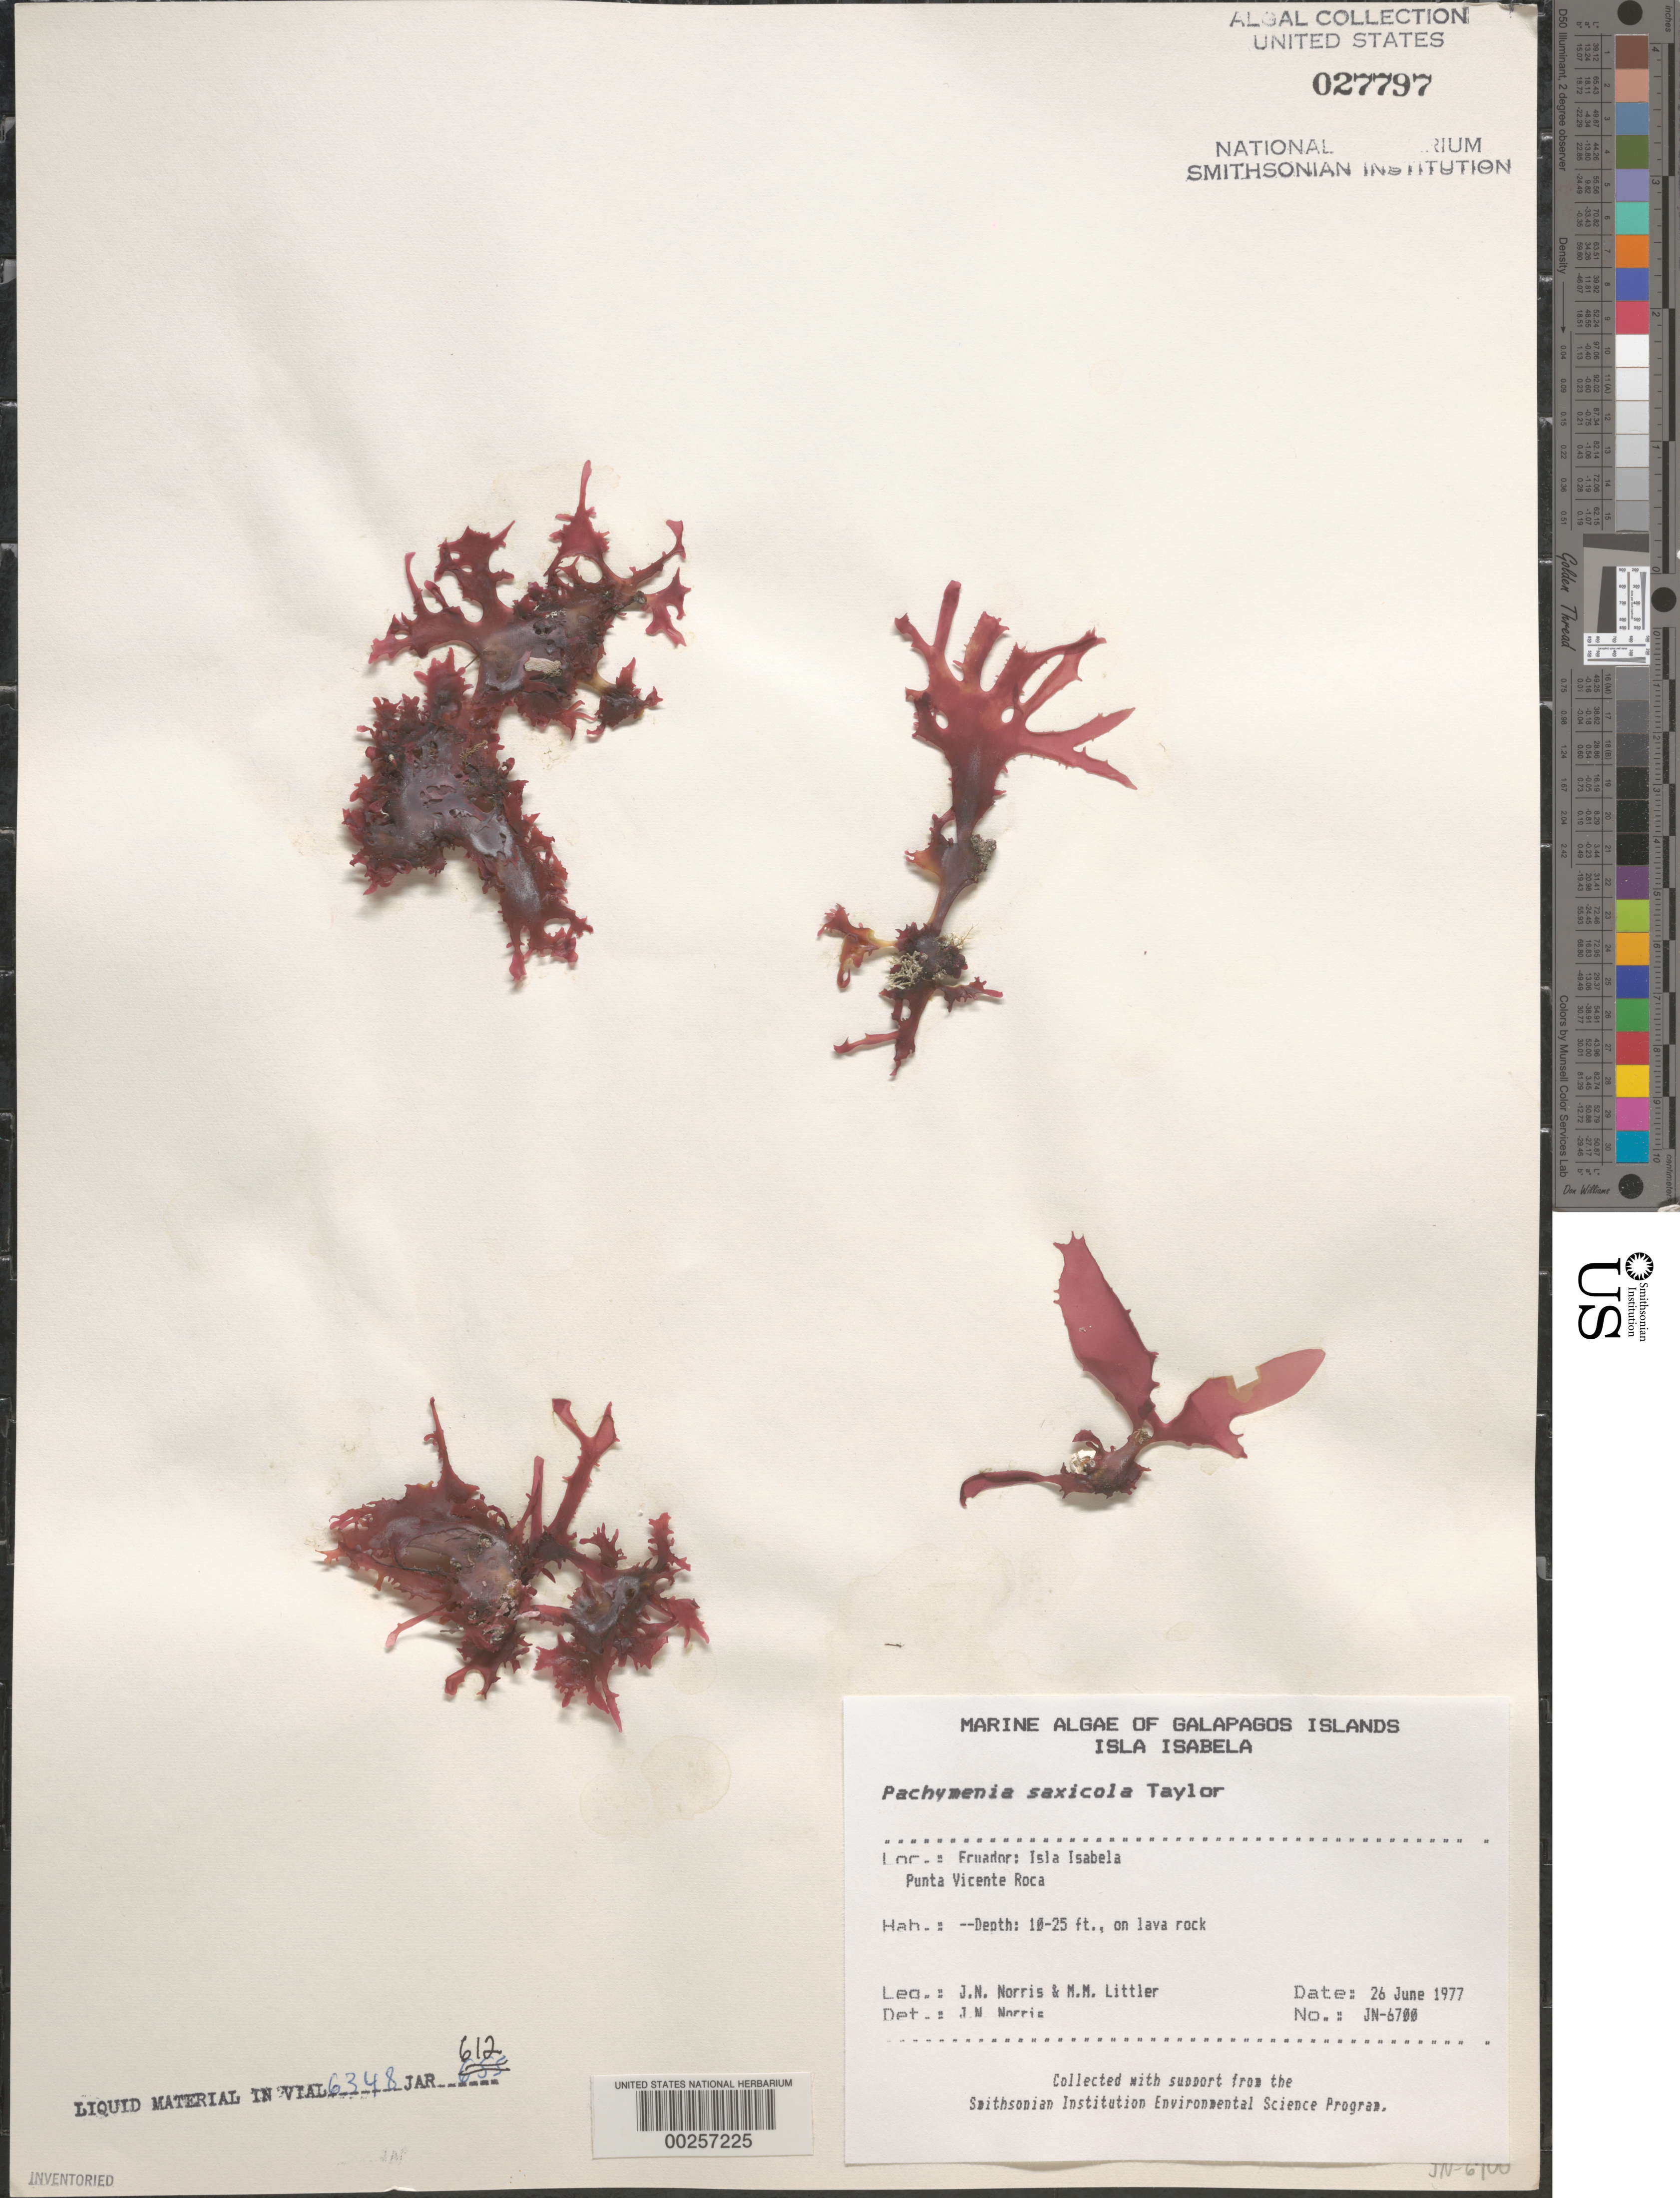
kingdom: Plantae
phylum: Rhodophyta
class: Florideophyceae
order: Halymeniales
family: Halymeniaceae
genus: Pachymenia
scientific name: Pachymenia saxicola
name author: W.R. Taylor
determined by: Norris, James N.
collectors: J. N. Norris & M. M. Littler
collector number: JN-6700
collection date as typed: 26 Jun 1977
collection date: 1977-06-26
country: Ecuador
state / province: Colón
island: Isabela [Albemarle]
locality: Punta Vicente Roca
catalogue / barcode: US 27797